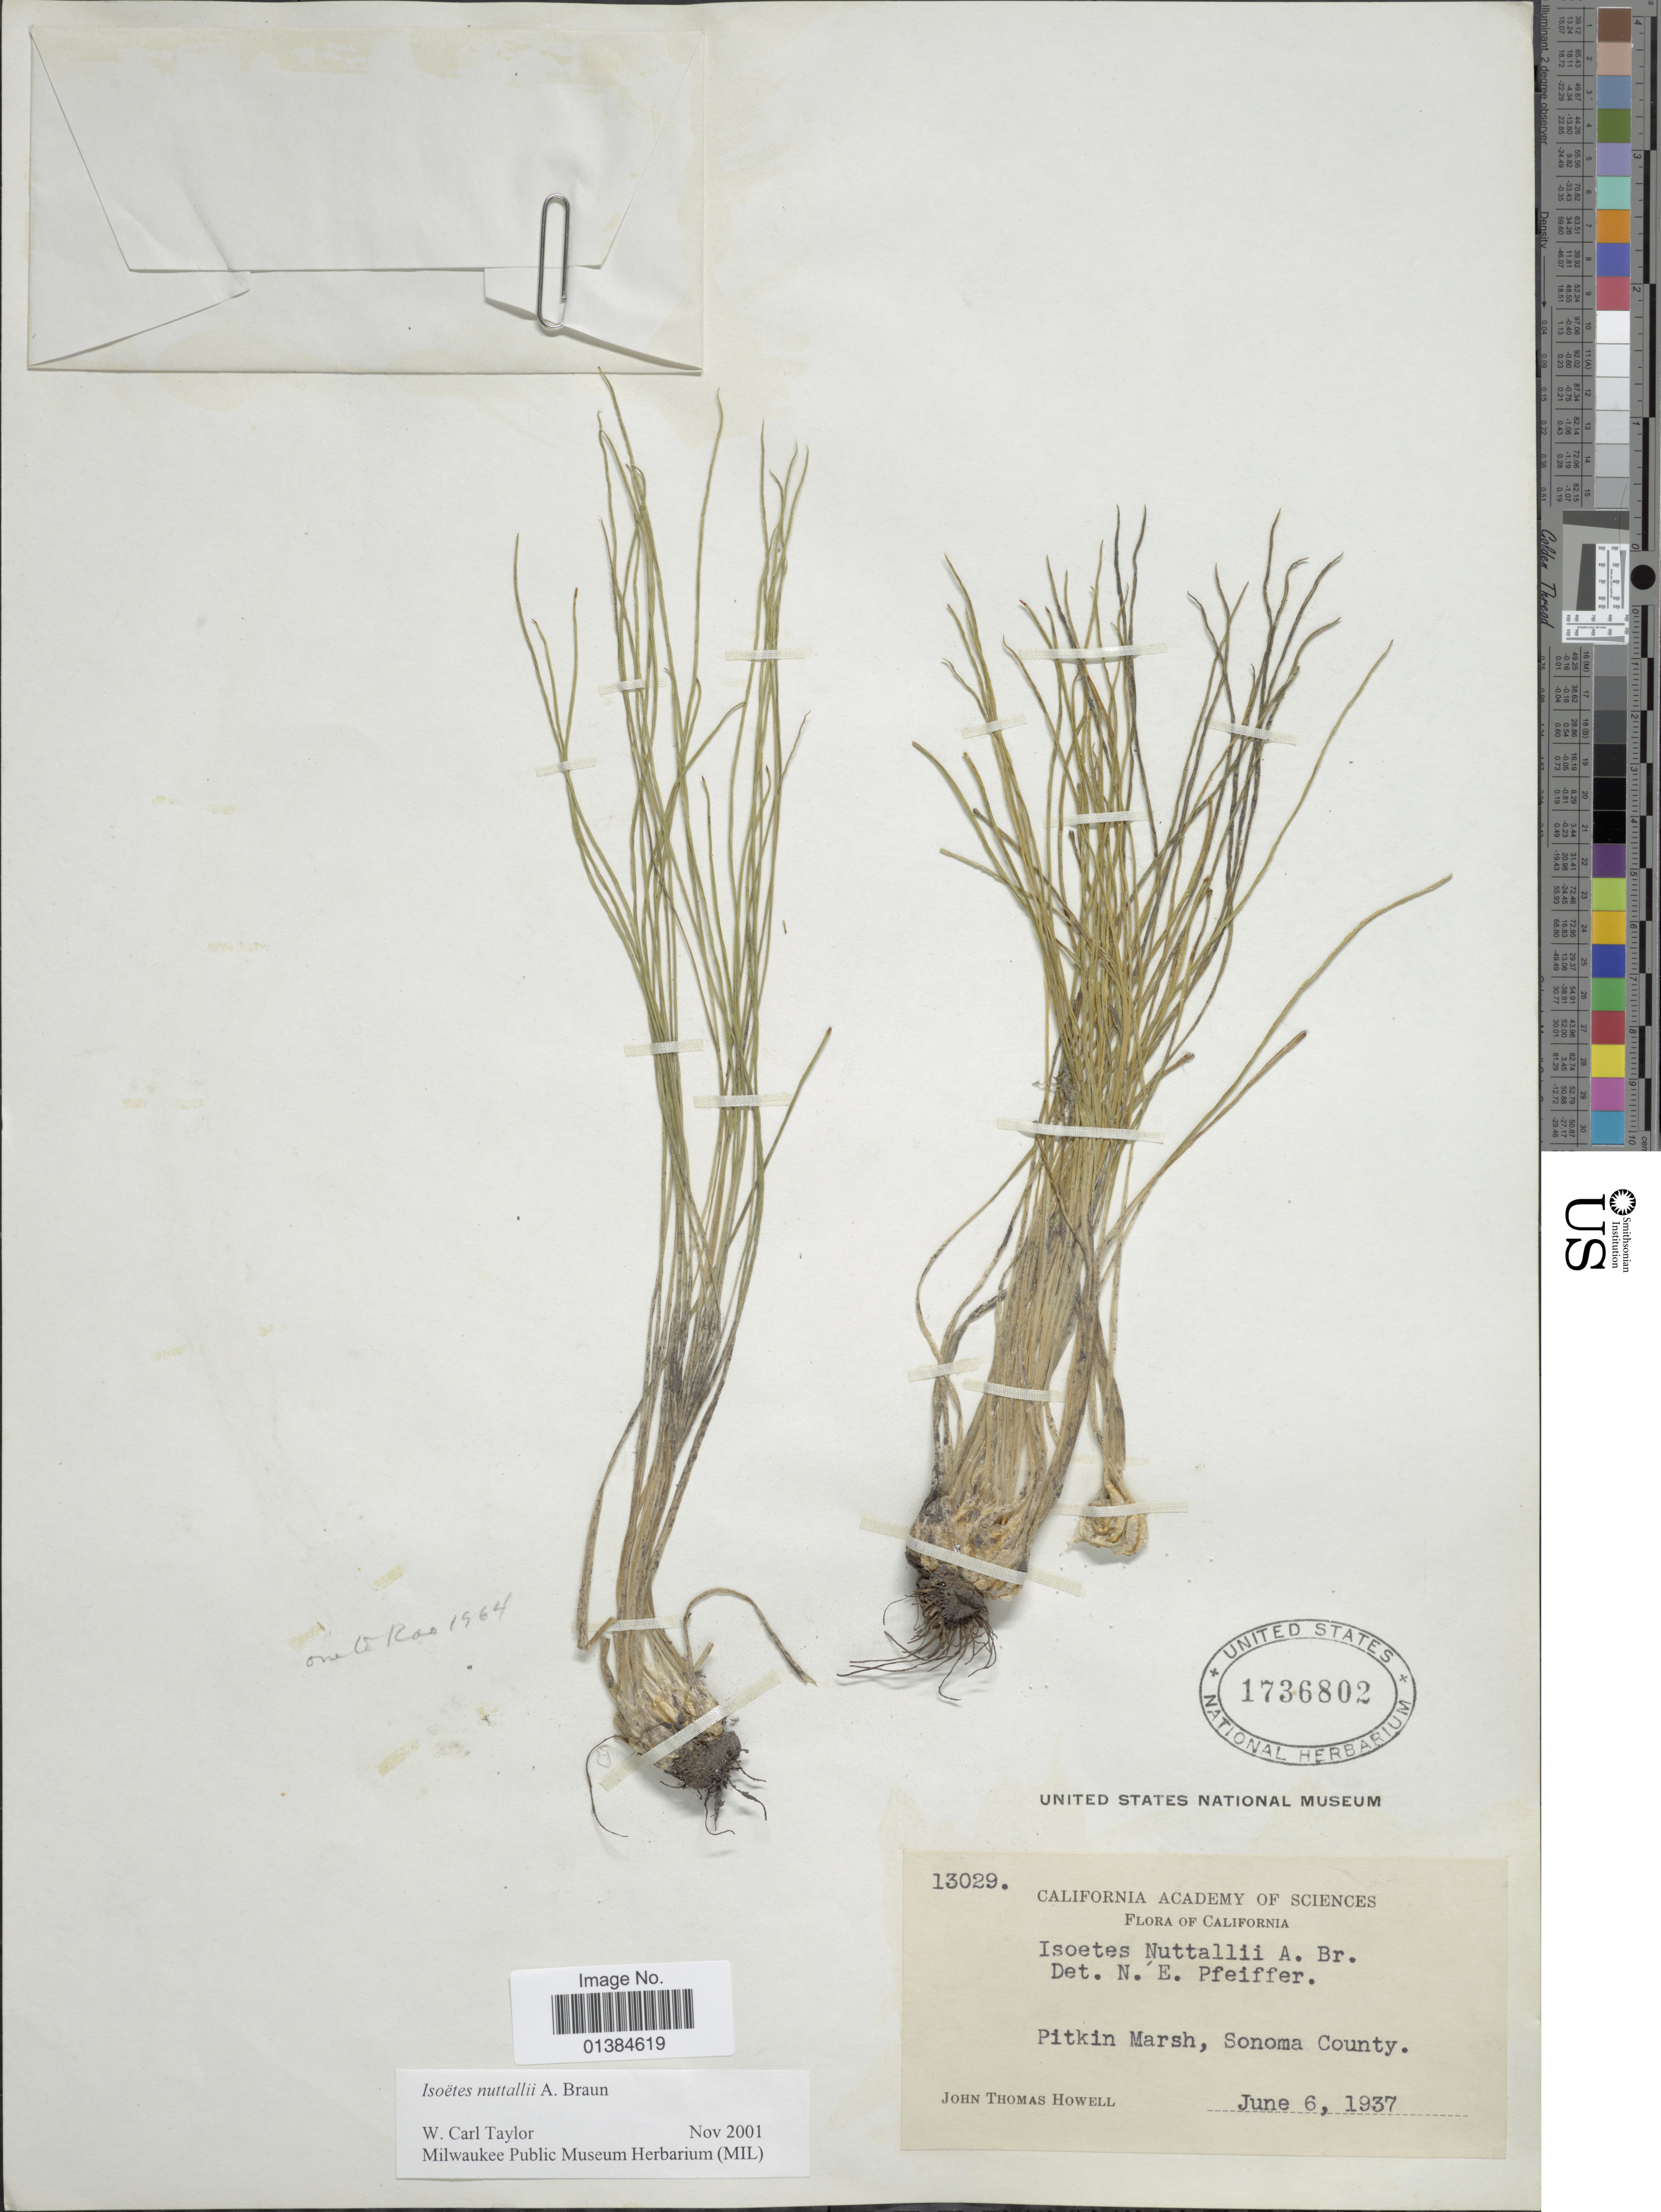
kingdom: Plantae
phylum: Tracheophyta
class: Lycopodiopsida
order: Isoetales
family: Isoetaceae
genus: Isoetes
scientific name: Isoetes nuttallii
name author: A. Braun ex Engelm.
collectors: J. T. Howell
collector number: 13029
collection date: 1937-06-06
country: United States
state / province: California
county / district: Sonoma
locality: Pitkin Marsh, Sonoma County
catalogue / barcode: US 1736802